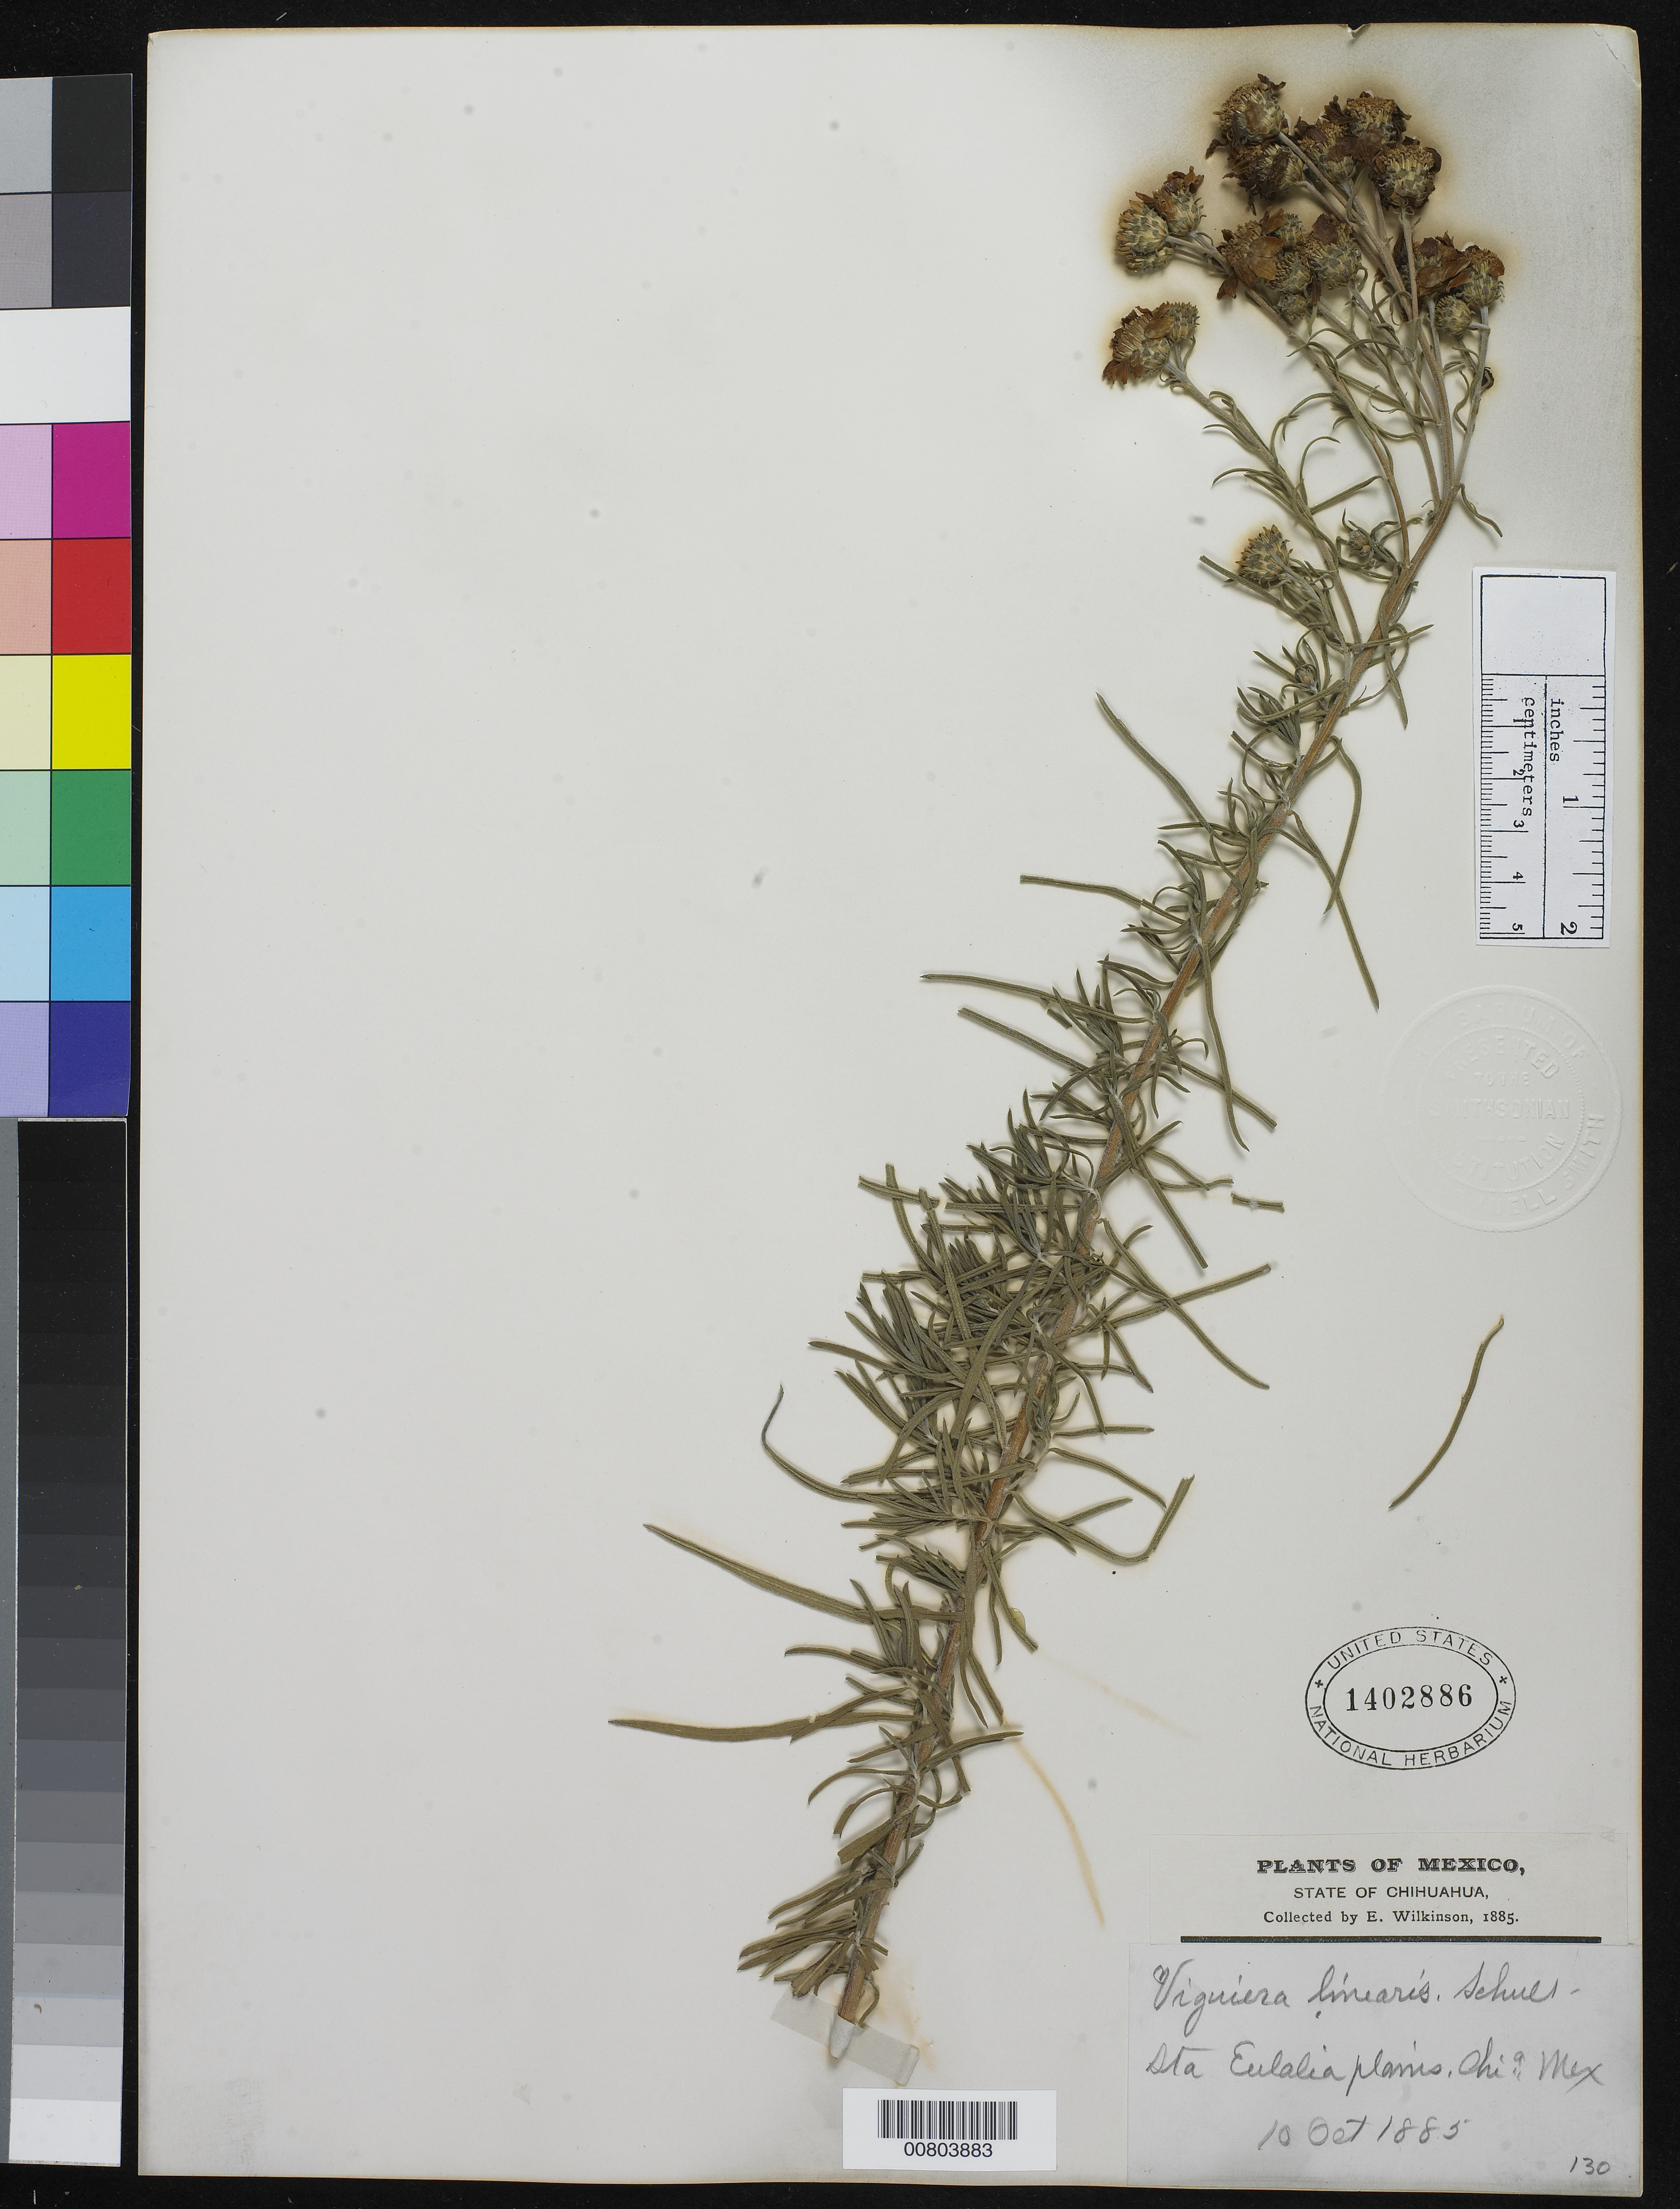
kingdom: Plantae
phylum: Tracheophyta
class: Magnoliopsida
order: Asterales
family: Asteraceae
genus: Viguiera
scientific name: Viguiera linearis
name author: (Cav.) Sch. Bip.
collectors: E. Wilkinson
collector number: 130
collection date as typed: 10 Oct 1885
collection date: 1885-10-10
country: Mexico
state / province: Chihuahua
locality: Sta. Eulalia plains, Chihuahua.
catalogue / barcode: US 1402886